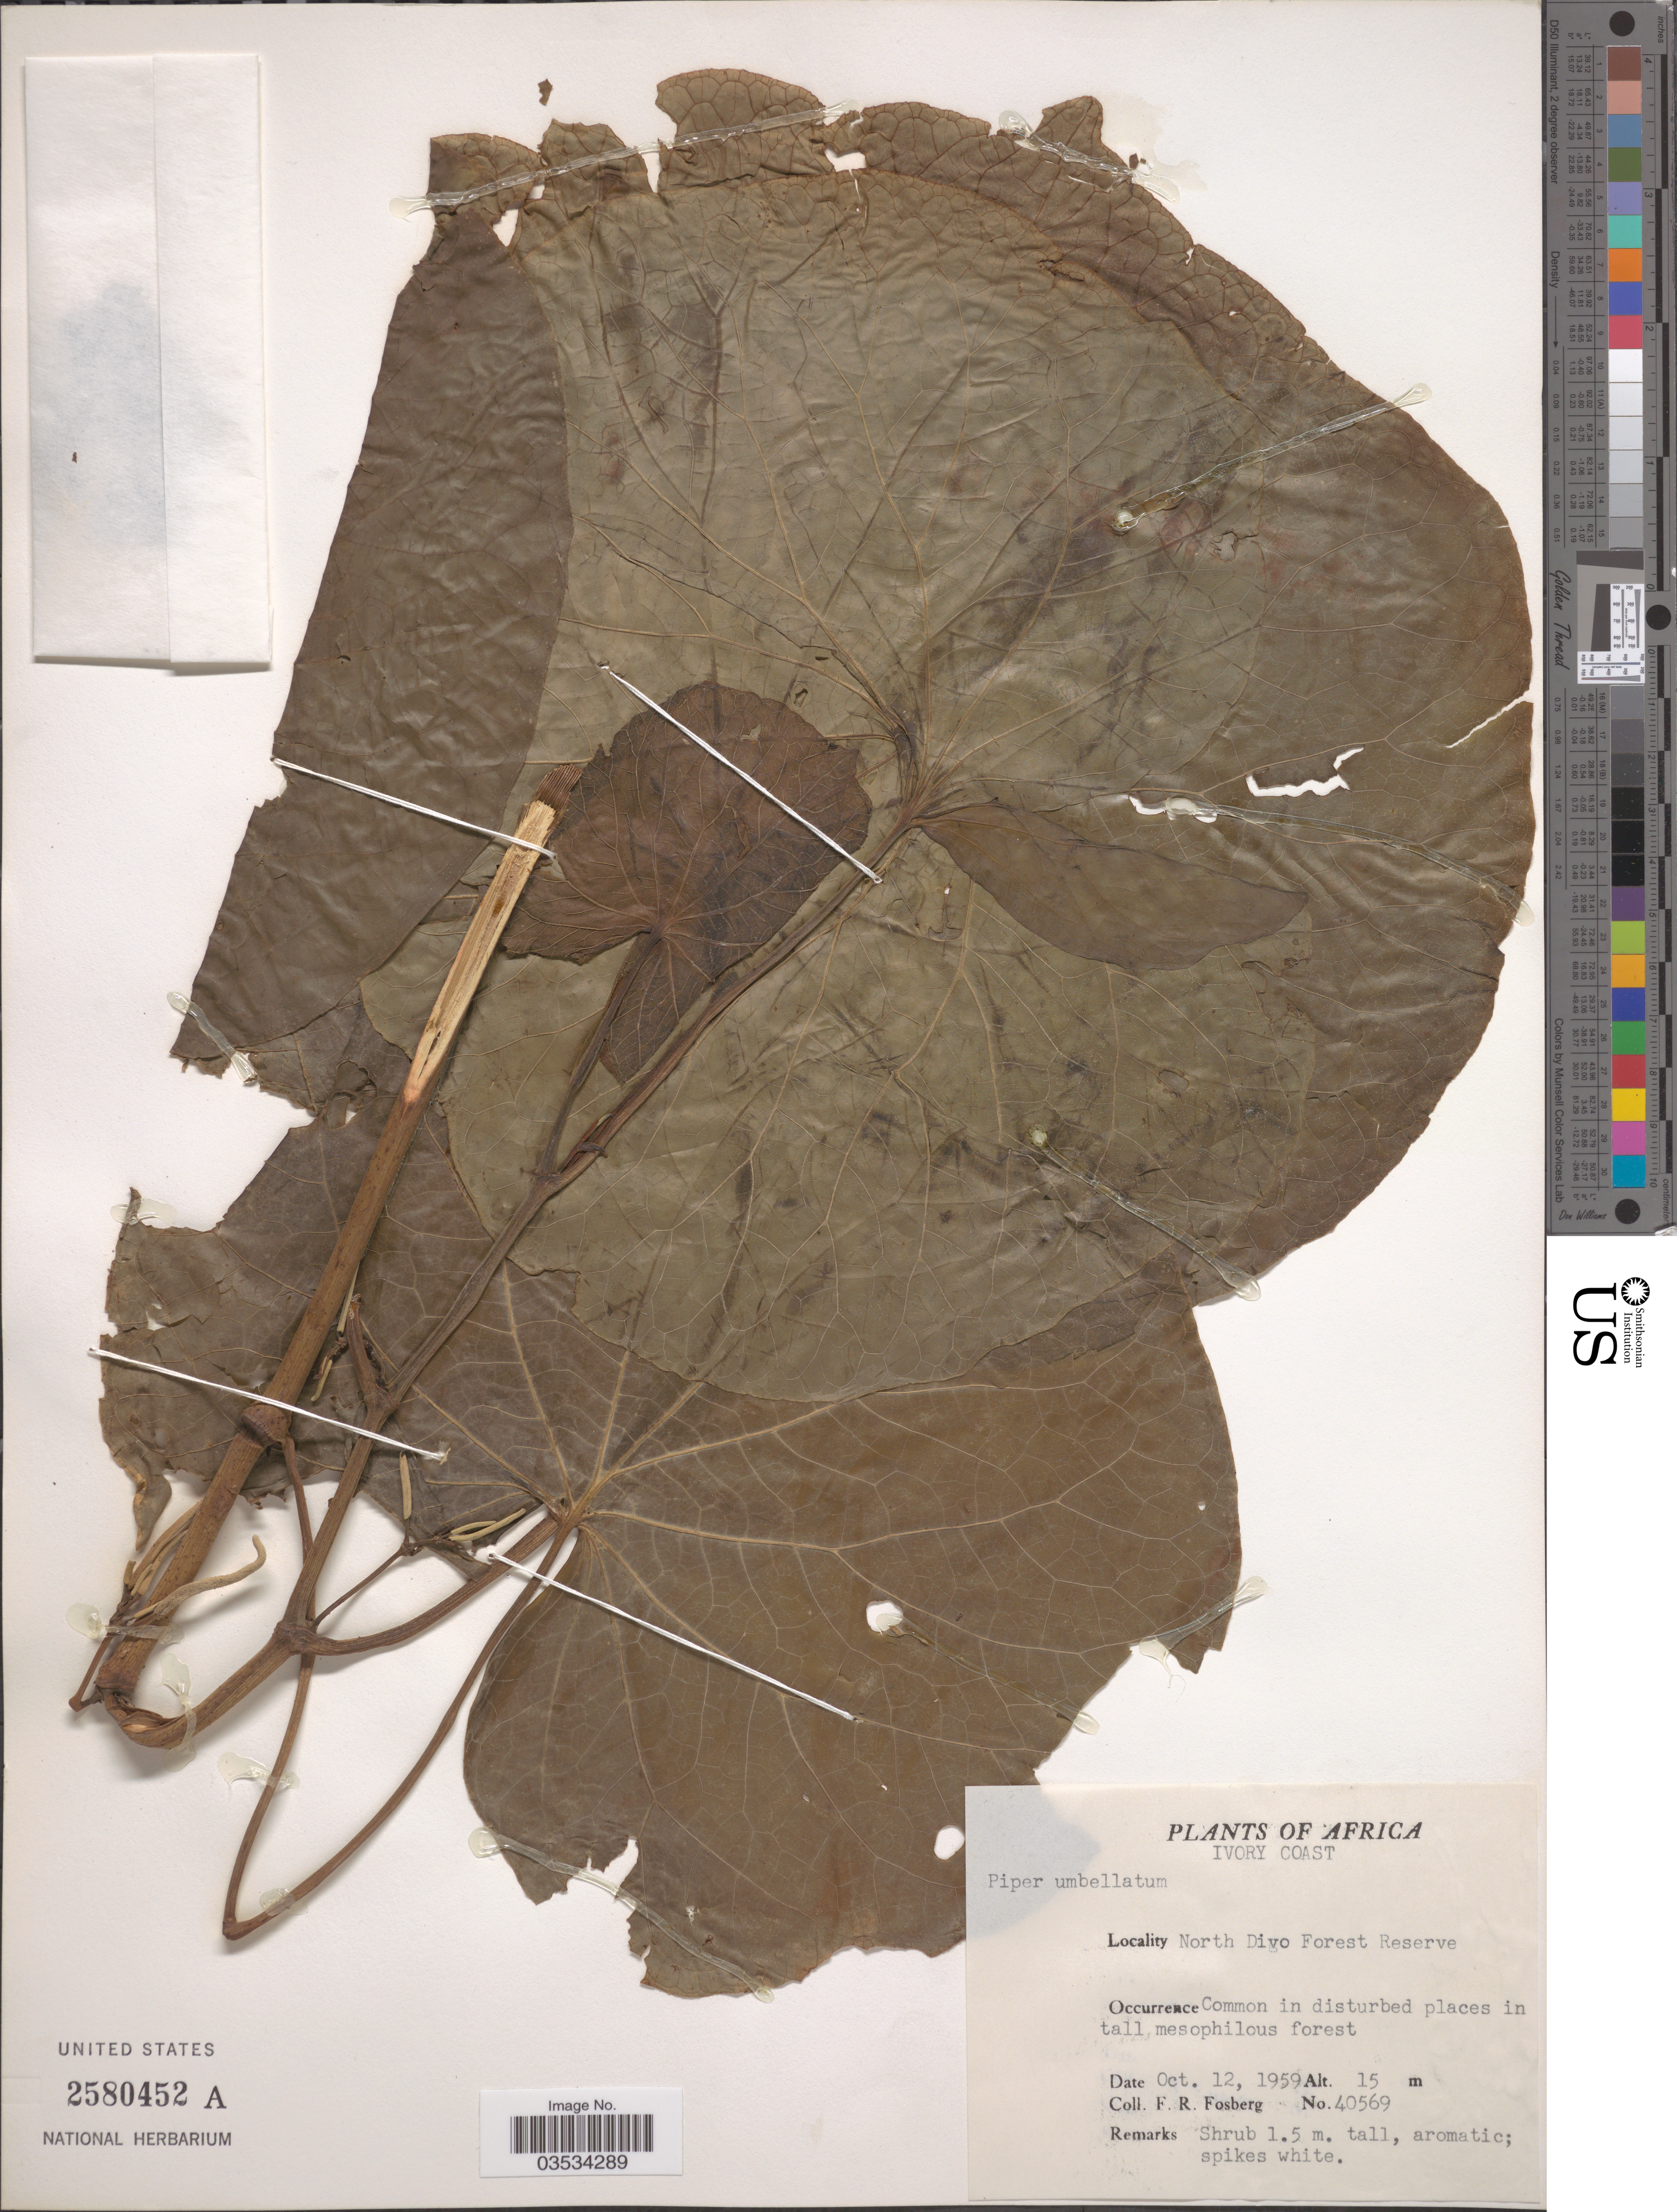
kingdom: Plantae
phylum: Tracheophyta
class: Magnoliopsida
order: Piperales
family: Piperaceae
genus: Piper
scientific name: Piper umbellatum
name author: L.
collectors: F. R. Fosberg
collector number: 40569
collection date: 1959-10-12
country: Ivory Coast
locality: North Divo Forest Reserve.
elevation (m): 15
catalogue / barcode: US 2580452A